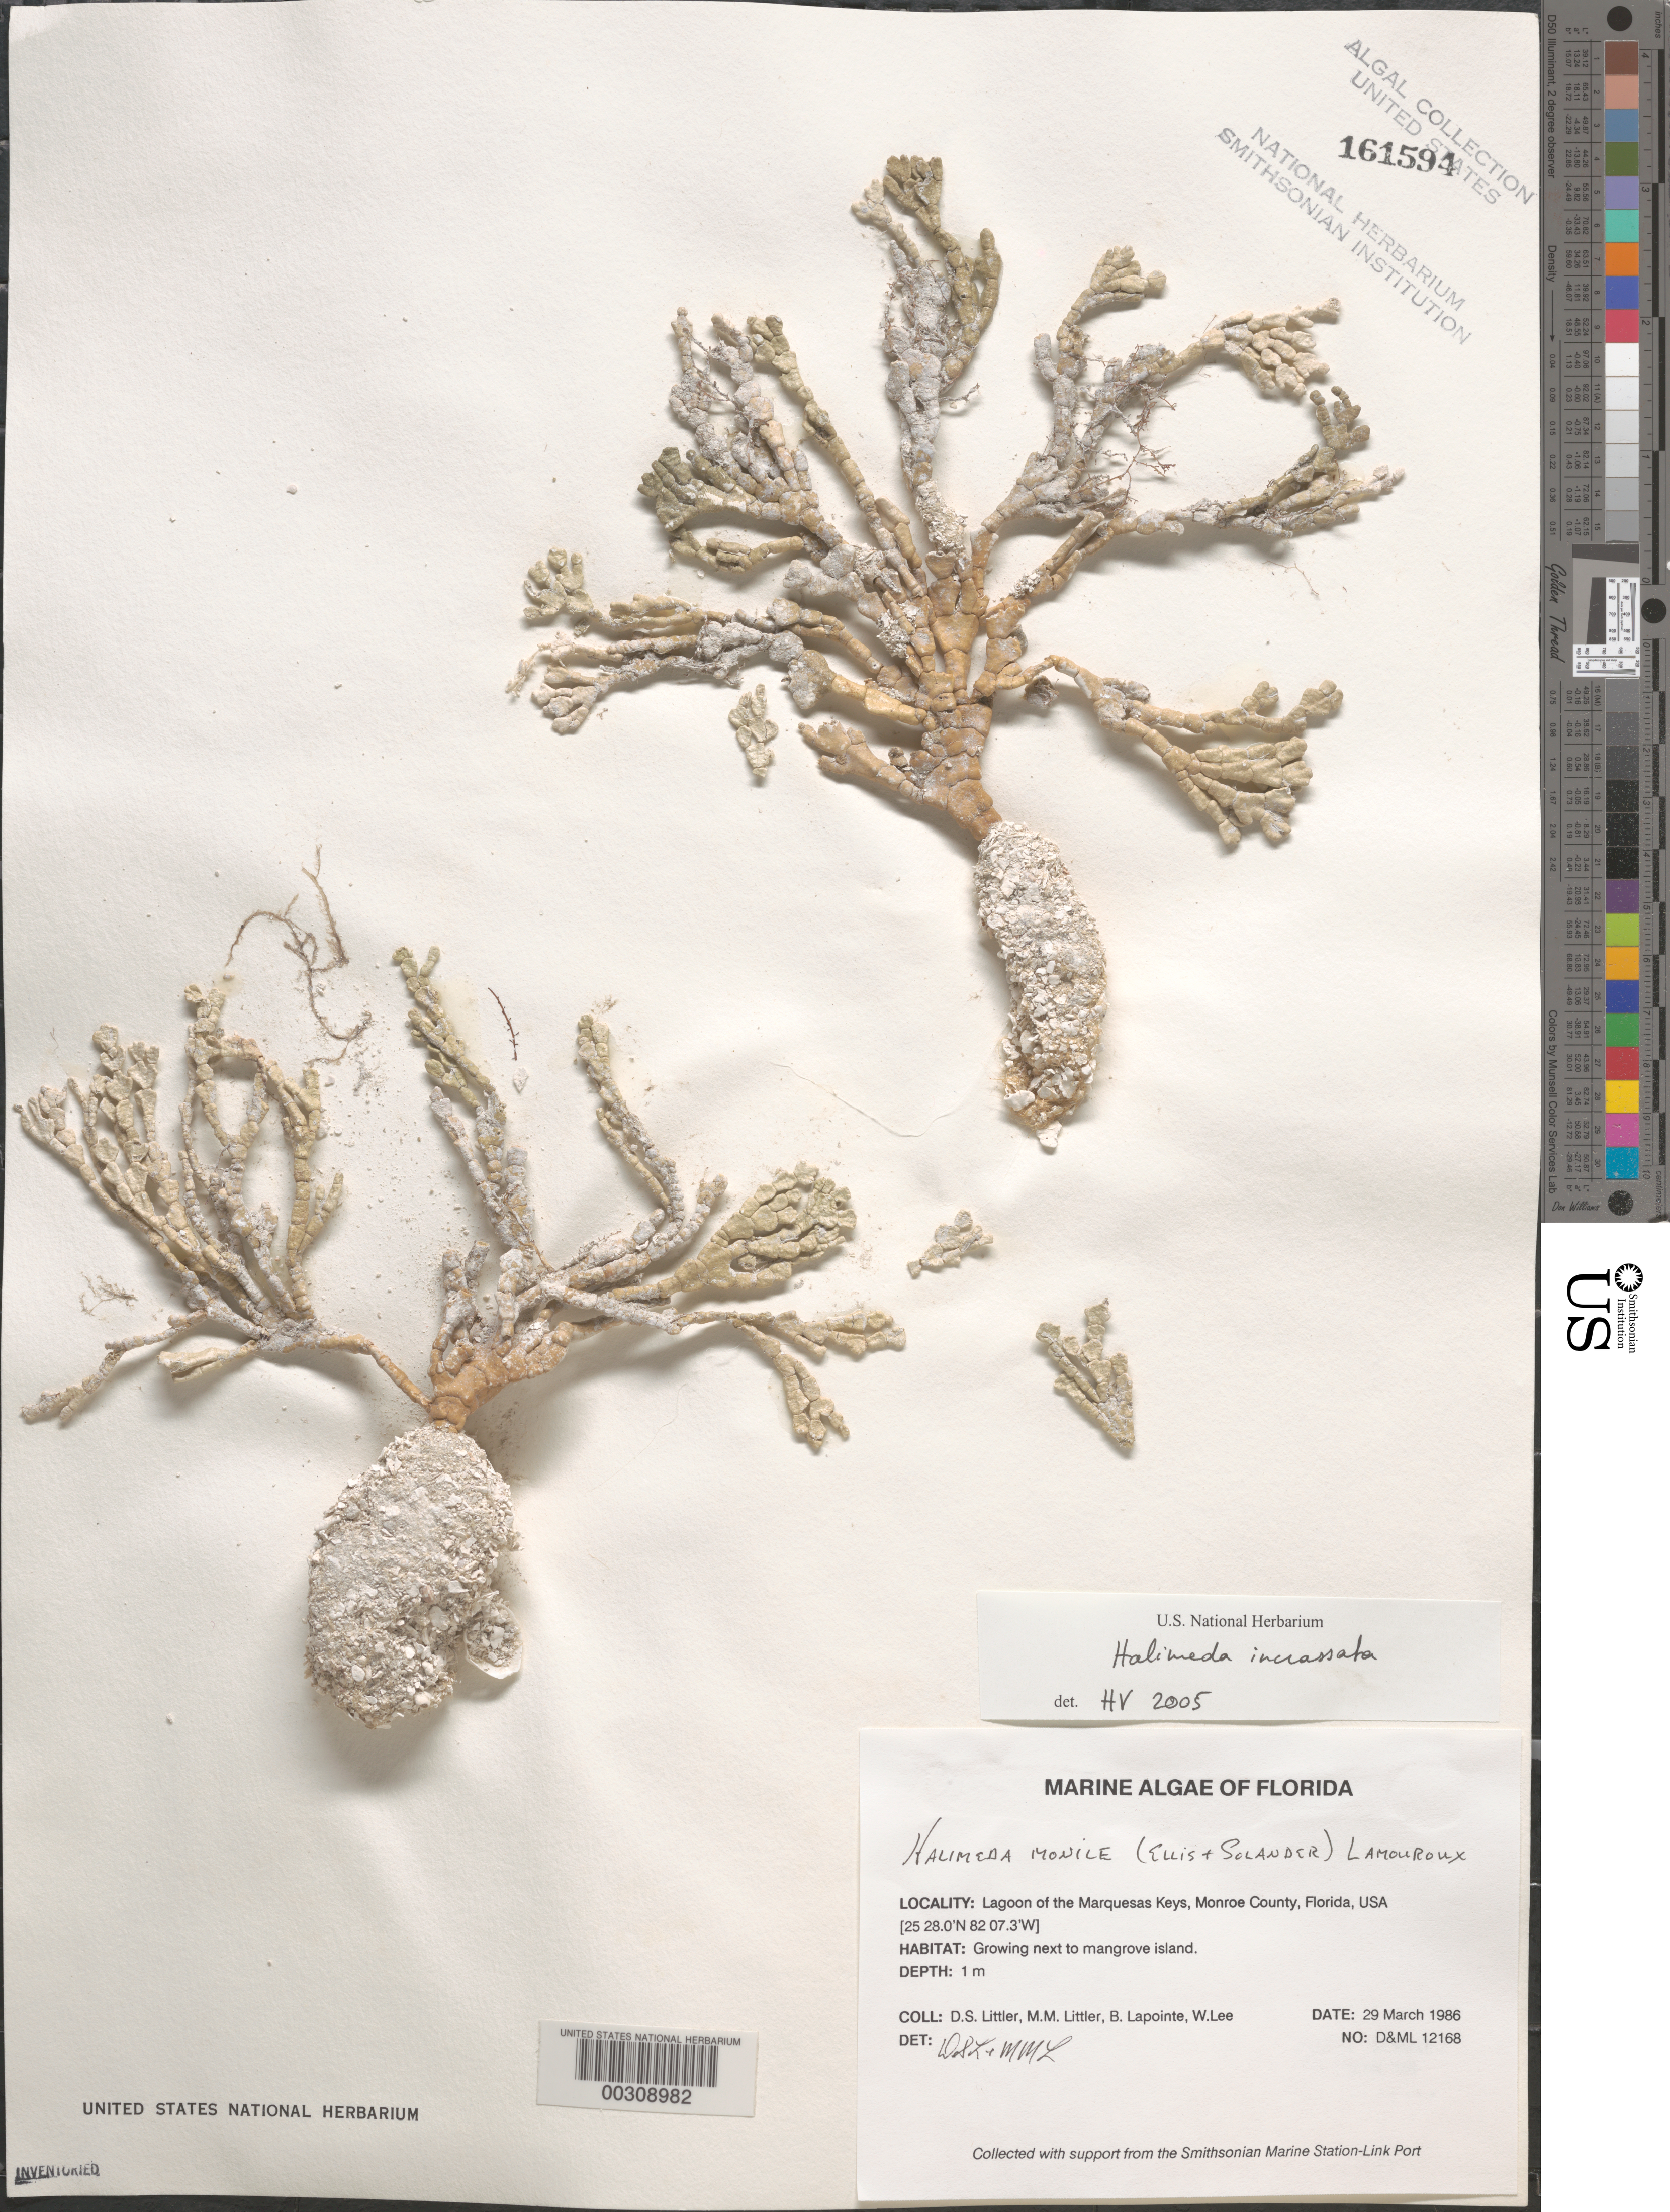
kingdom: Plantae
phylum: Chlorophyta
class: Ulvophyceae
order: Bryopsidales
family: Halimedaceae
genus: Halimeda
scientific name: Halimeda incrassata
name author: (J. Ellis) J.V.Lamouroux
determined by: Verbruggen, H.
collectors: D. S. Littler, M. M. Littler, B. Lapointe & W. Lee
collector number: D&ML 12168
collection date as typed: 29 Mar 1986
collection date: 1986-03-29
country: United States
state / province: Florida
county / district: Monroe County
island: Marquesas Keys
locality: Marquesas Keys lagoon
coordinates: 25 28.0' N, 82 07.3' W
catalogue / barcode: US 161594